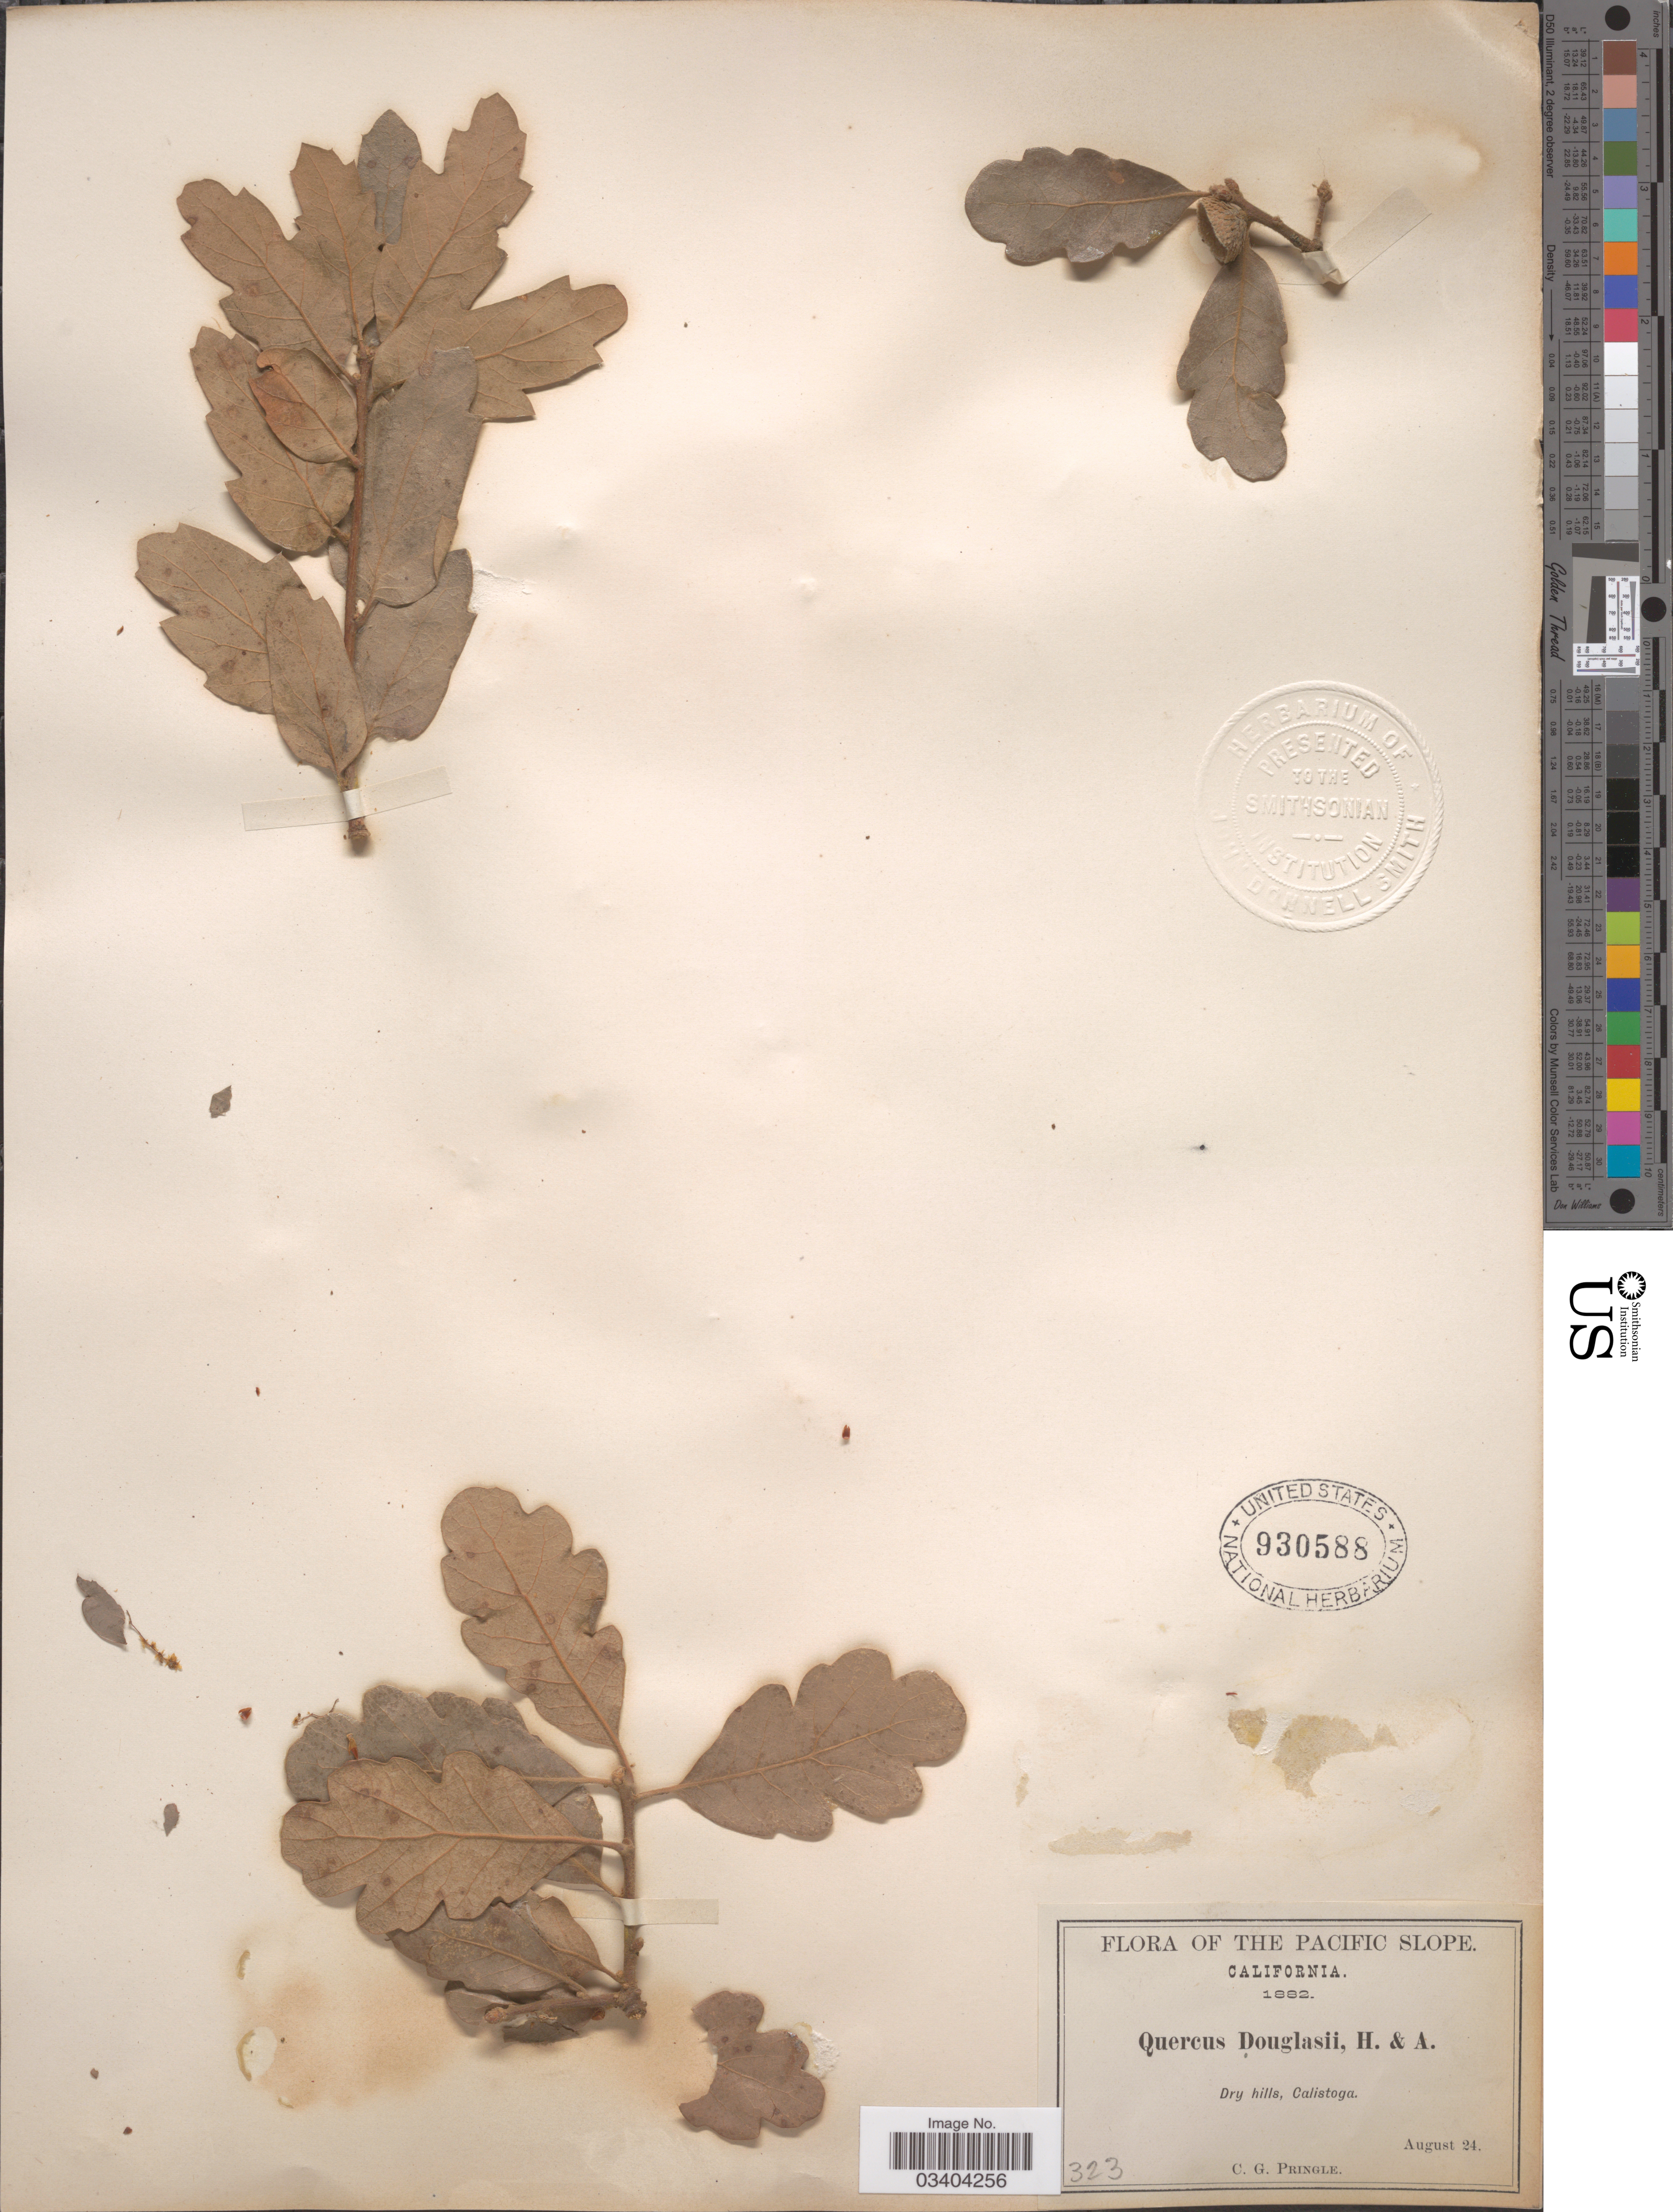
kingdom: Plantae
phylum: Tracheophyta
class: Magnoliopsida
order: Fagales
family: Fagaceae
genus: Quercus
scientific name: Quercus douglasii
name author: Hook. & Arn.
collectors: C. G. Pringle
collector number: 323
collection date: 1882-08-24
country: United States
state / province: California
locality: Pacific Slope. Calistoga.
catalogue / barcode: US 930588